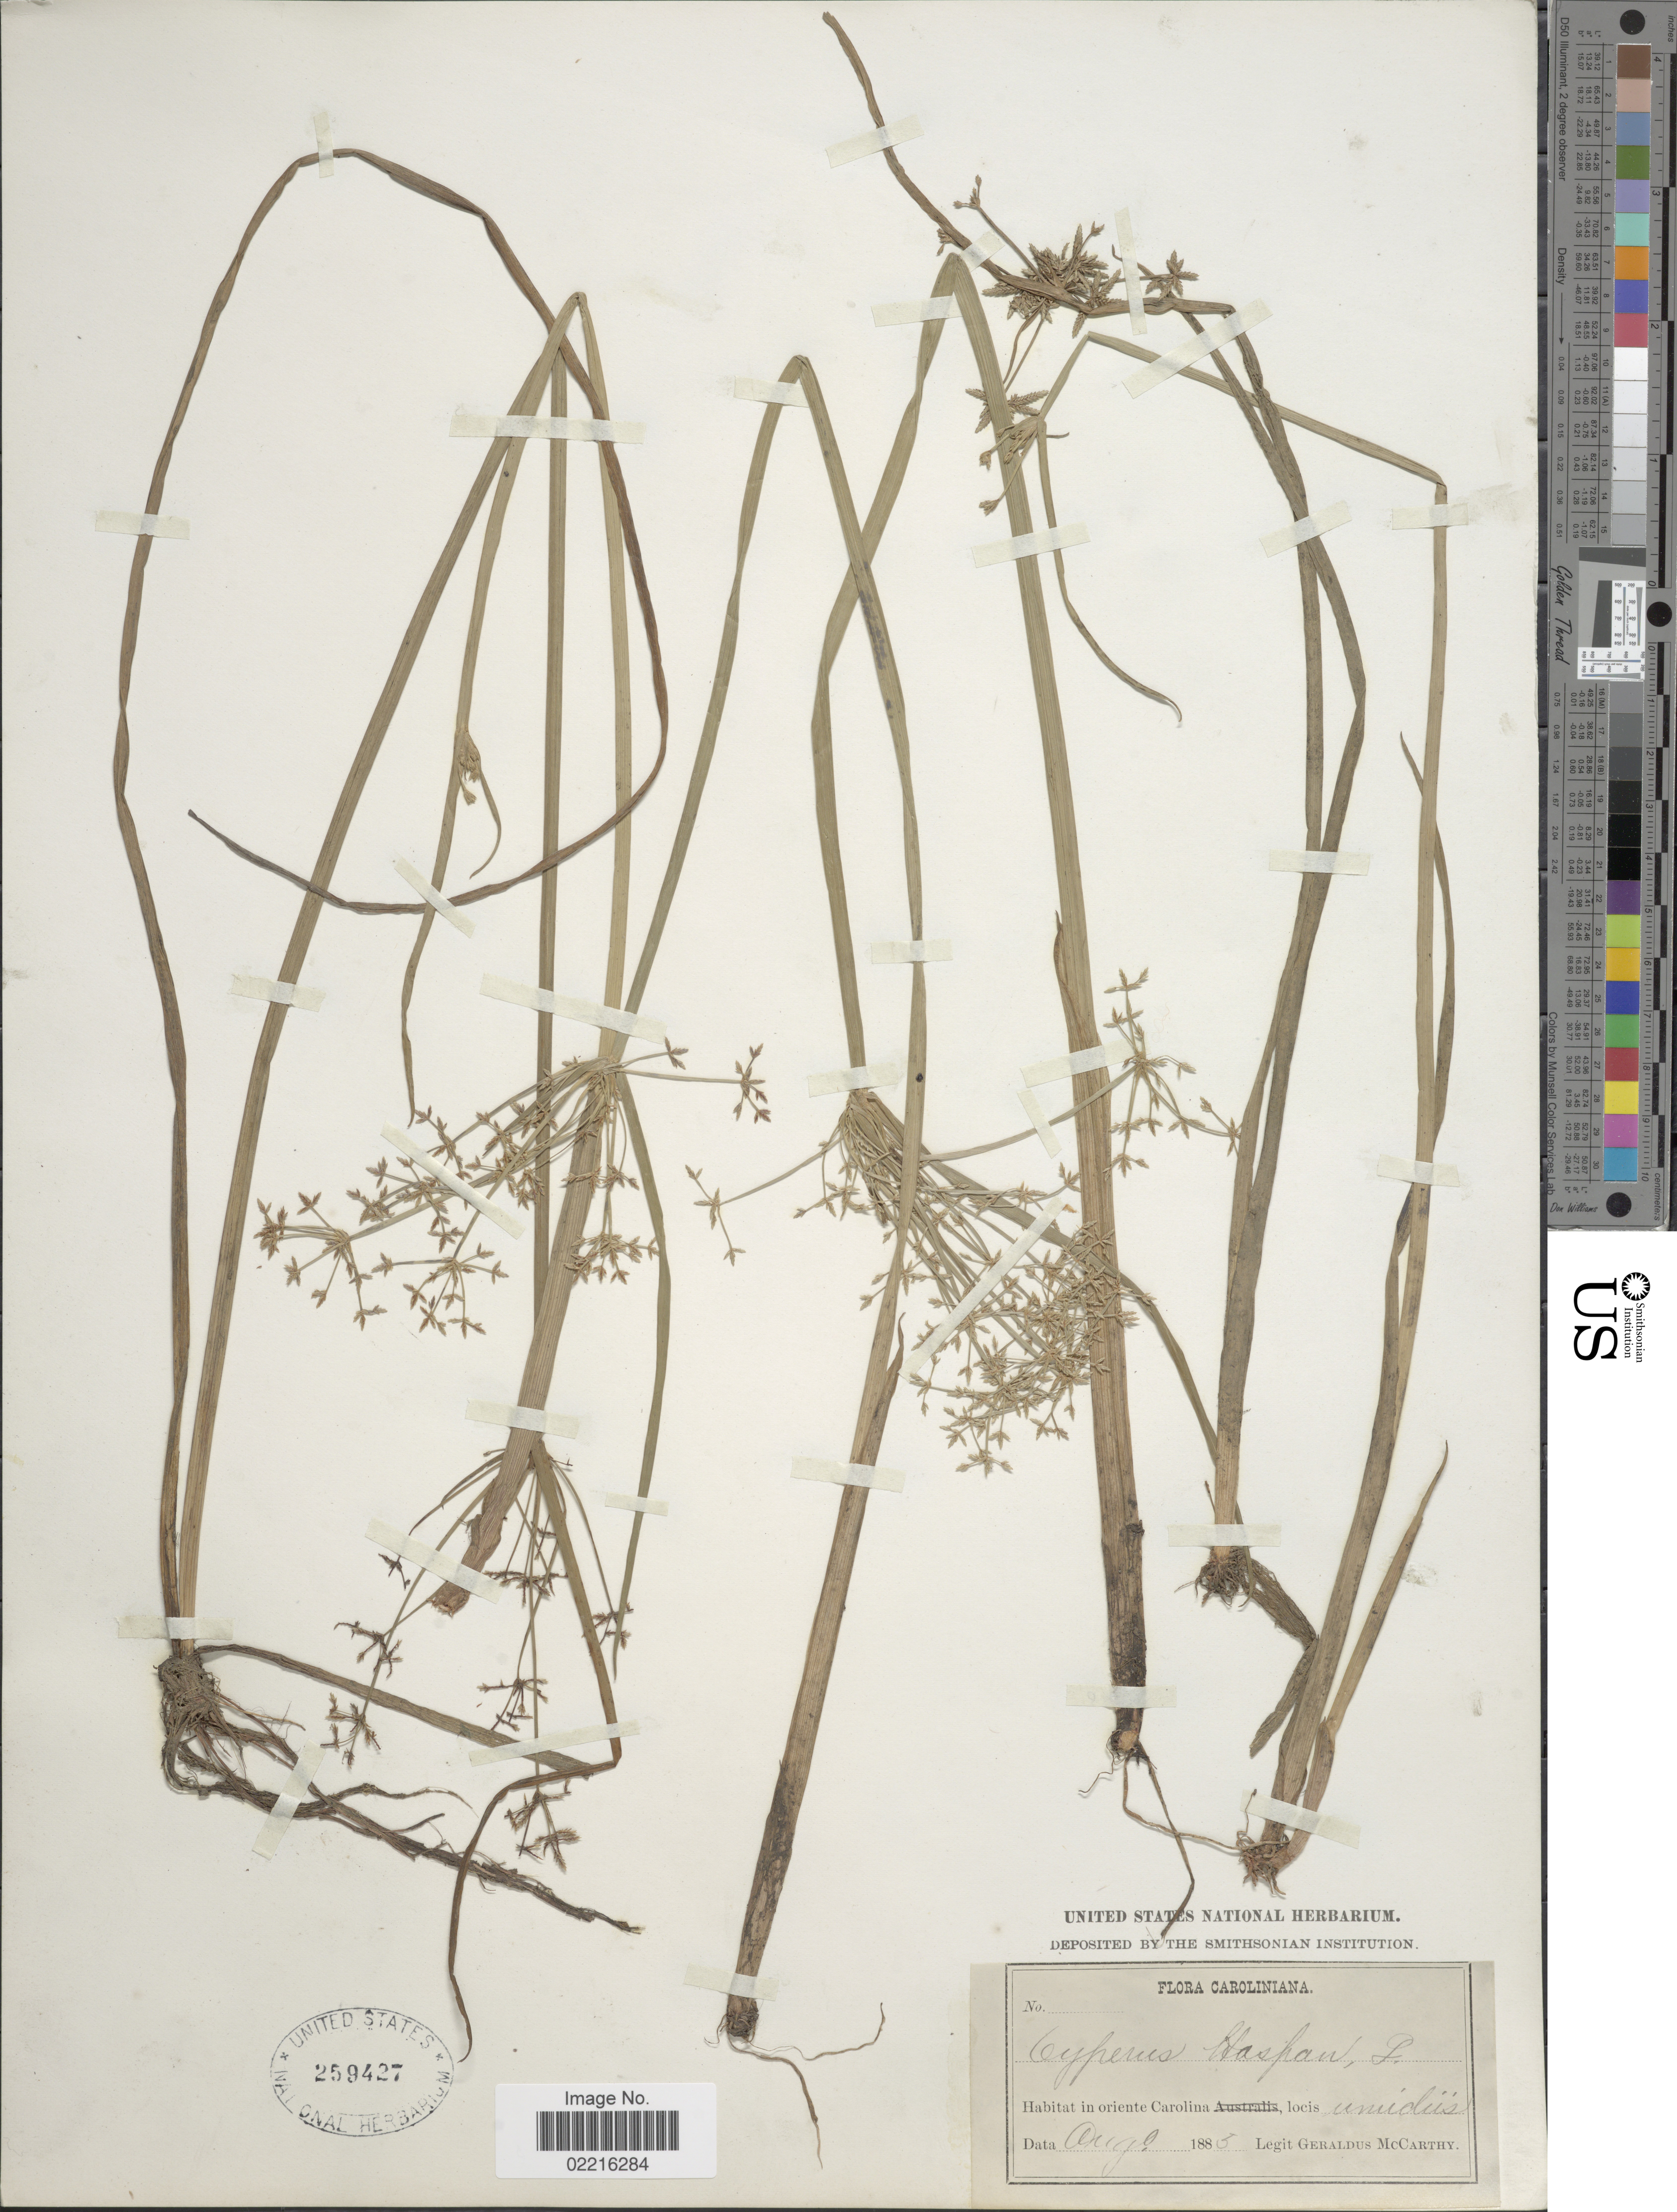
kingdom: Plantae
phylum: Tracheophyta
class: Liliopsida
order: Poales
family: Cyperaceae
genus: Cyperus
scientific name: Cyperus haspan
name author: L.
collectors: M. McCarthy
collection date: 1885-08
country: United States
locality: Caroliniana, Oriente Carolina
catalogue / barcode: US 259427